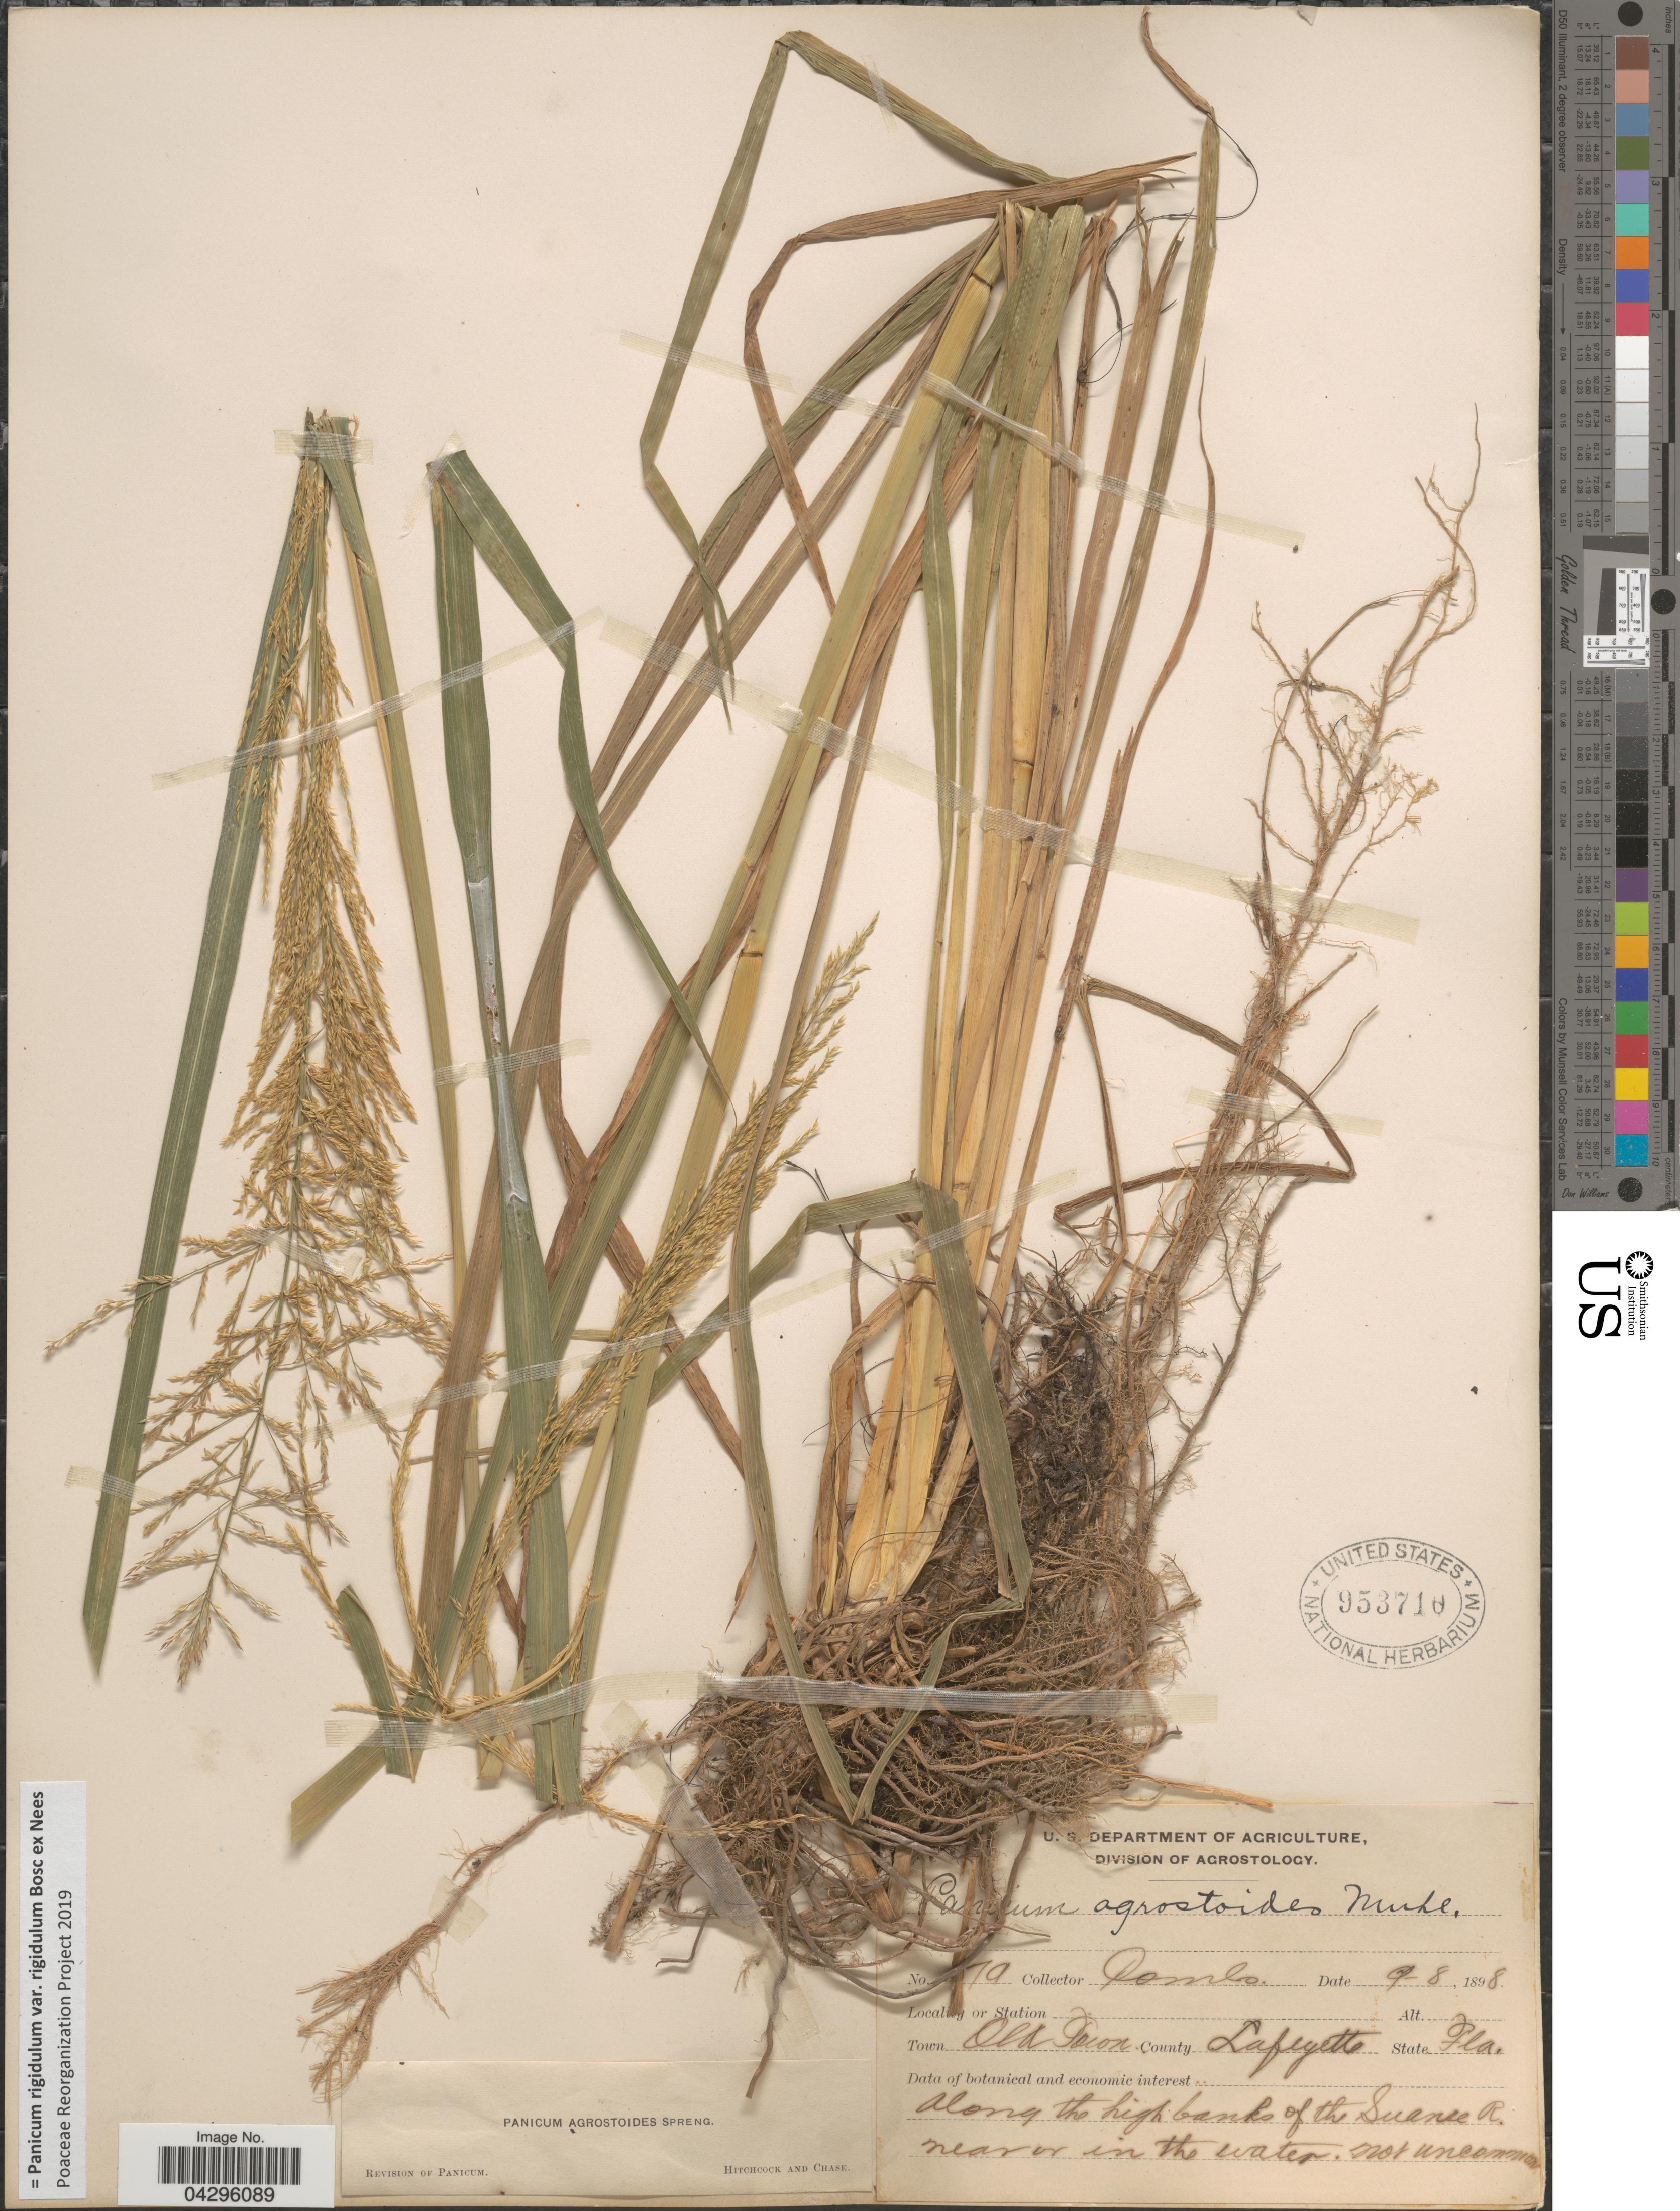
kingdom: Plantae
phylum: Tracheophyta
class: Liliopsida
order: Poales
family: Poaceae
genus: Panicum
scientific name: Panicum rigidulum var. rigidulum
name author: Bosc ex Nees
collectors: -. Combs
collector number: !7a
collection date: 1898-09-08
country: United States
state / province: Florida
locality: Town Old Town. County Lafayette. Along the high banks of the Suanee R. nearer in the water.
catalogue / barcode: US 953710